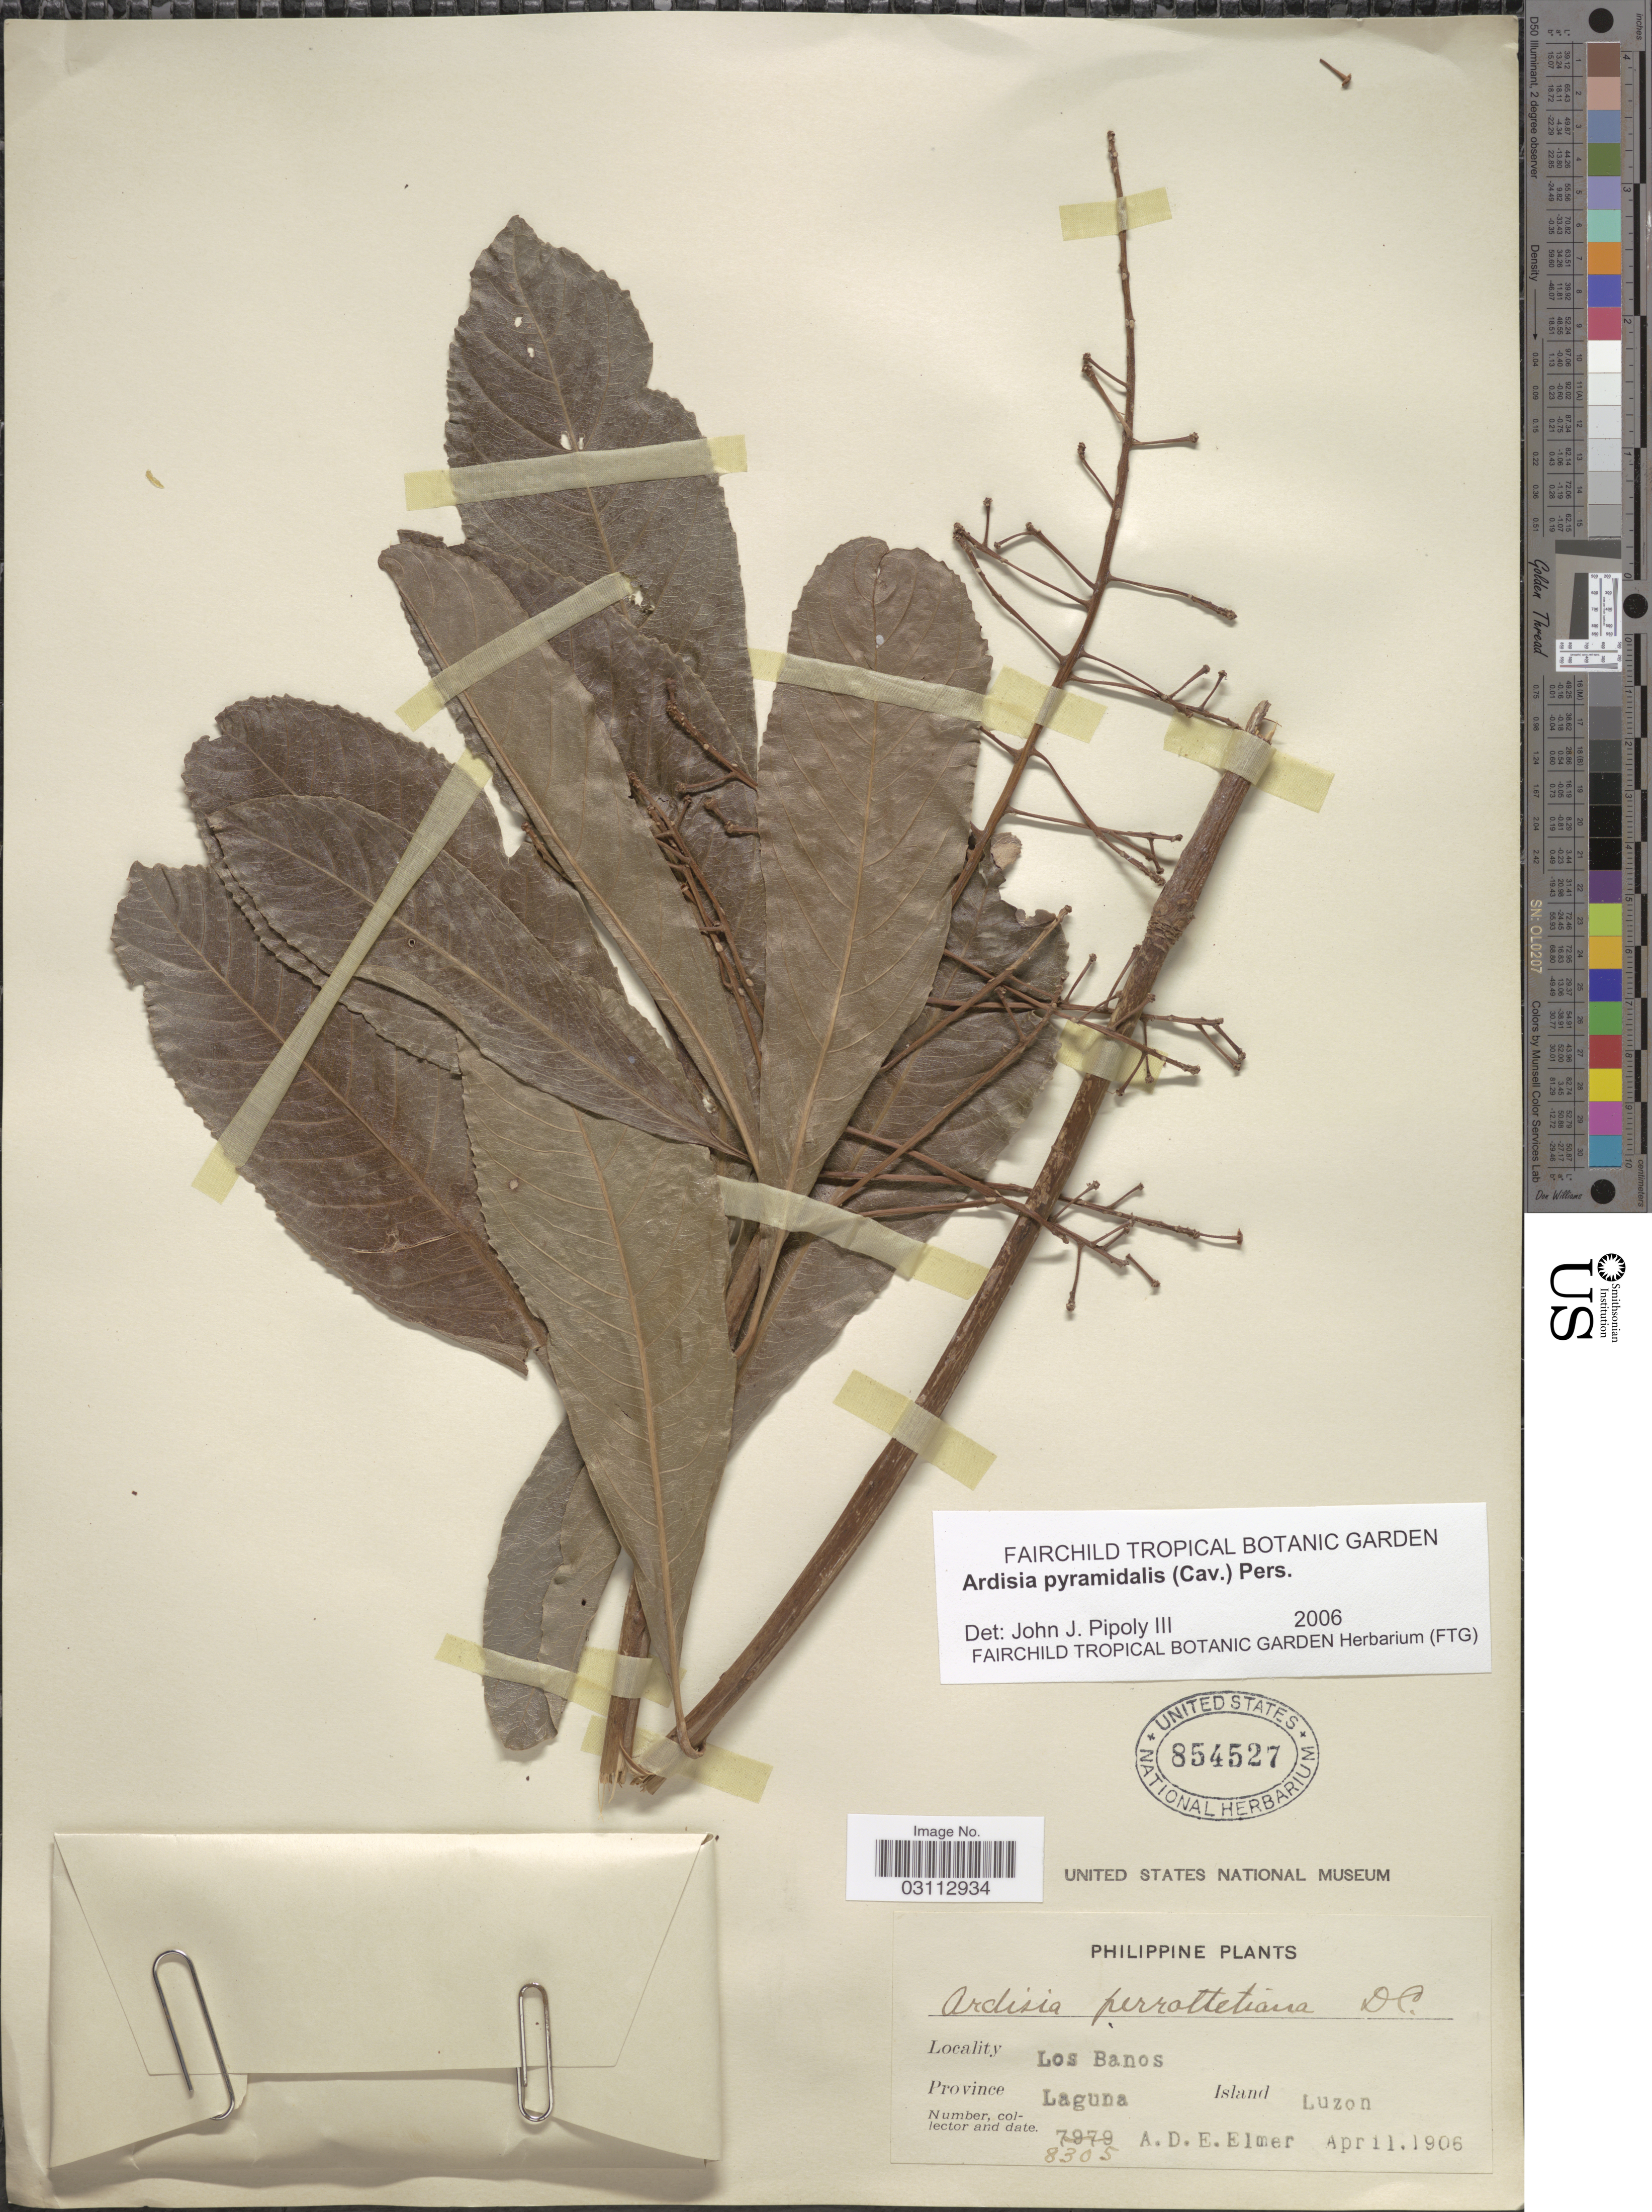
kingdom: Plantae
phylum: Tracheophyta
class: Magnoliopsida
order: Ericales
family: Primulaceae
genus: Ardisia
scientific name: Ardisia pyramidalis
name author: (Cav.) Pers.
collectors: A. D. E. Elmer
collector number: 8305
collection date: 1906-04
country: Philippines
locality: Los Banos. Province Laguna. Island Luzon.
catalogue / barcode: US 854527